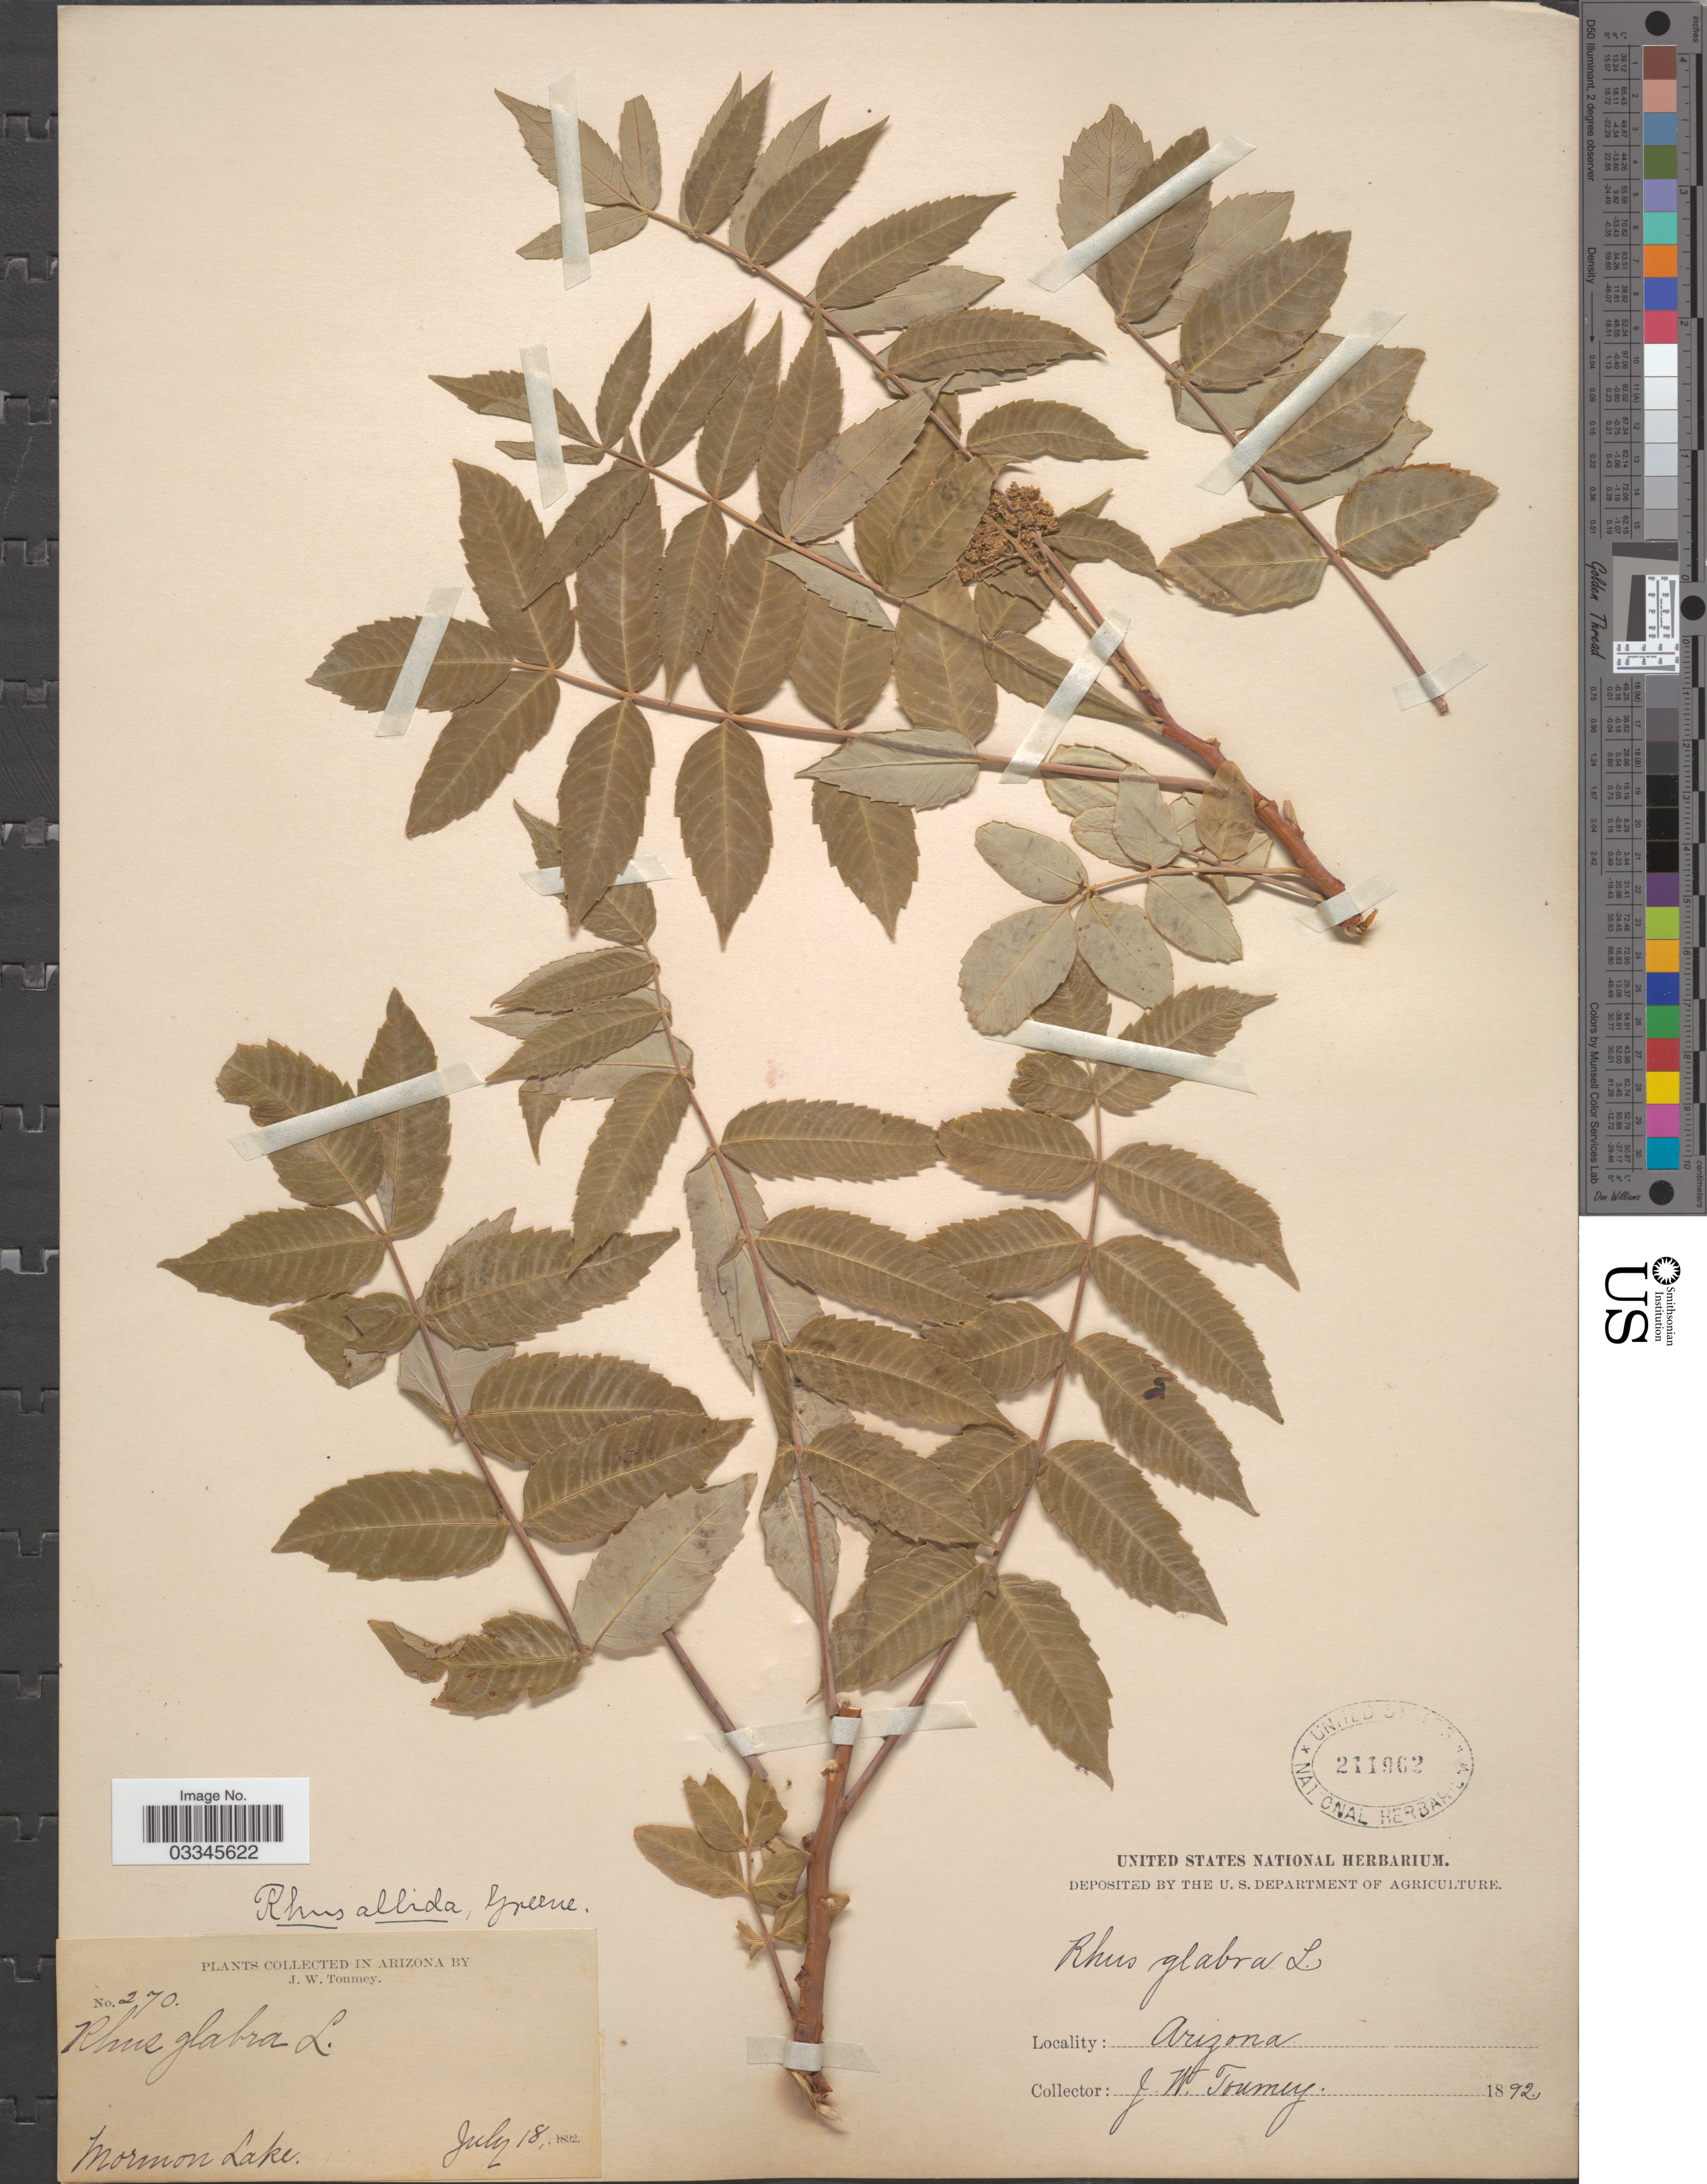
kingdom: Plantae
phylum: Tracheophyta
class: Magnoliopsida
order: Sapindales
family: Anacardiaceae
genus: Rhus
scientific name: Rhus albida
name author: Greene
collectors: J. W. Toumey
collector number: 270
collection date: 1892-07-18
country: United States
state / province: Arizona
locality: Mormon Lake.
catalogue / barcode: US 211962